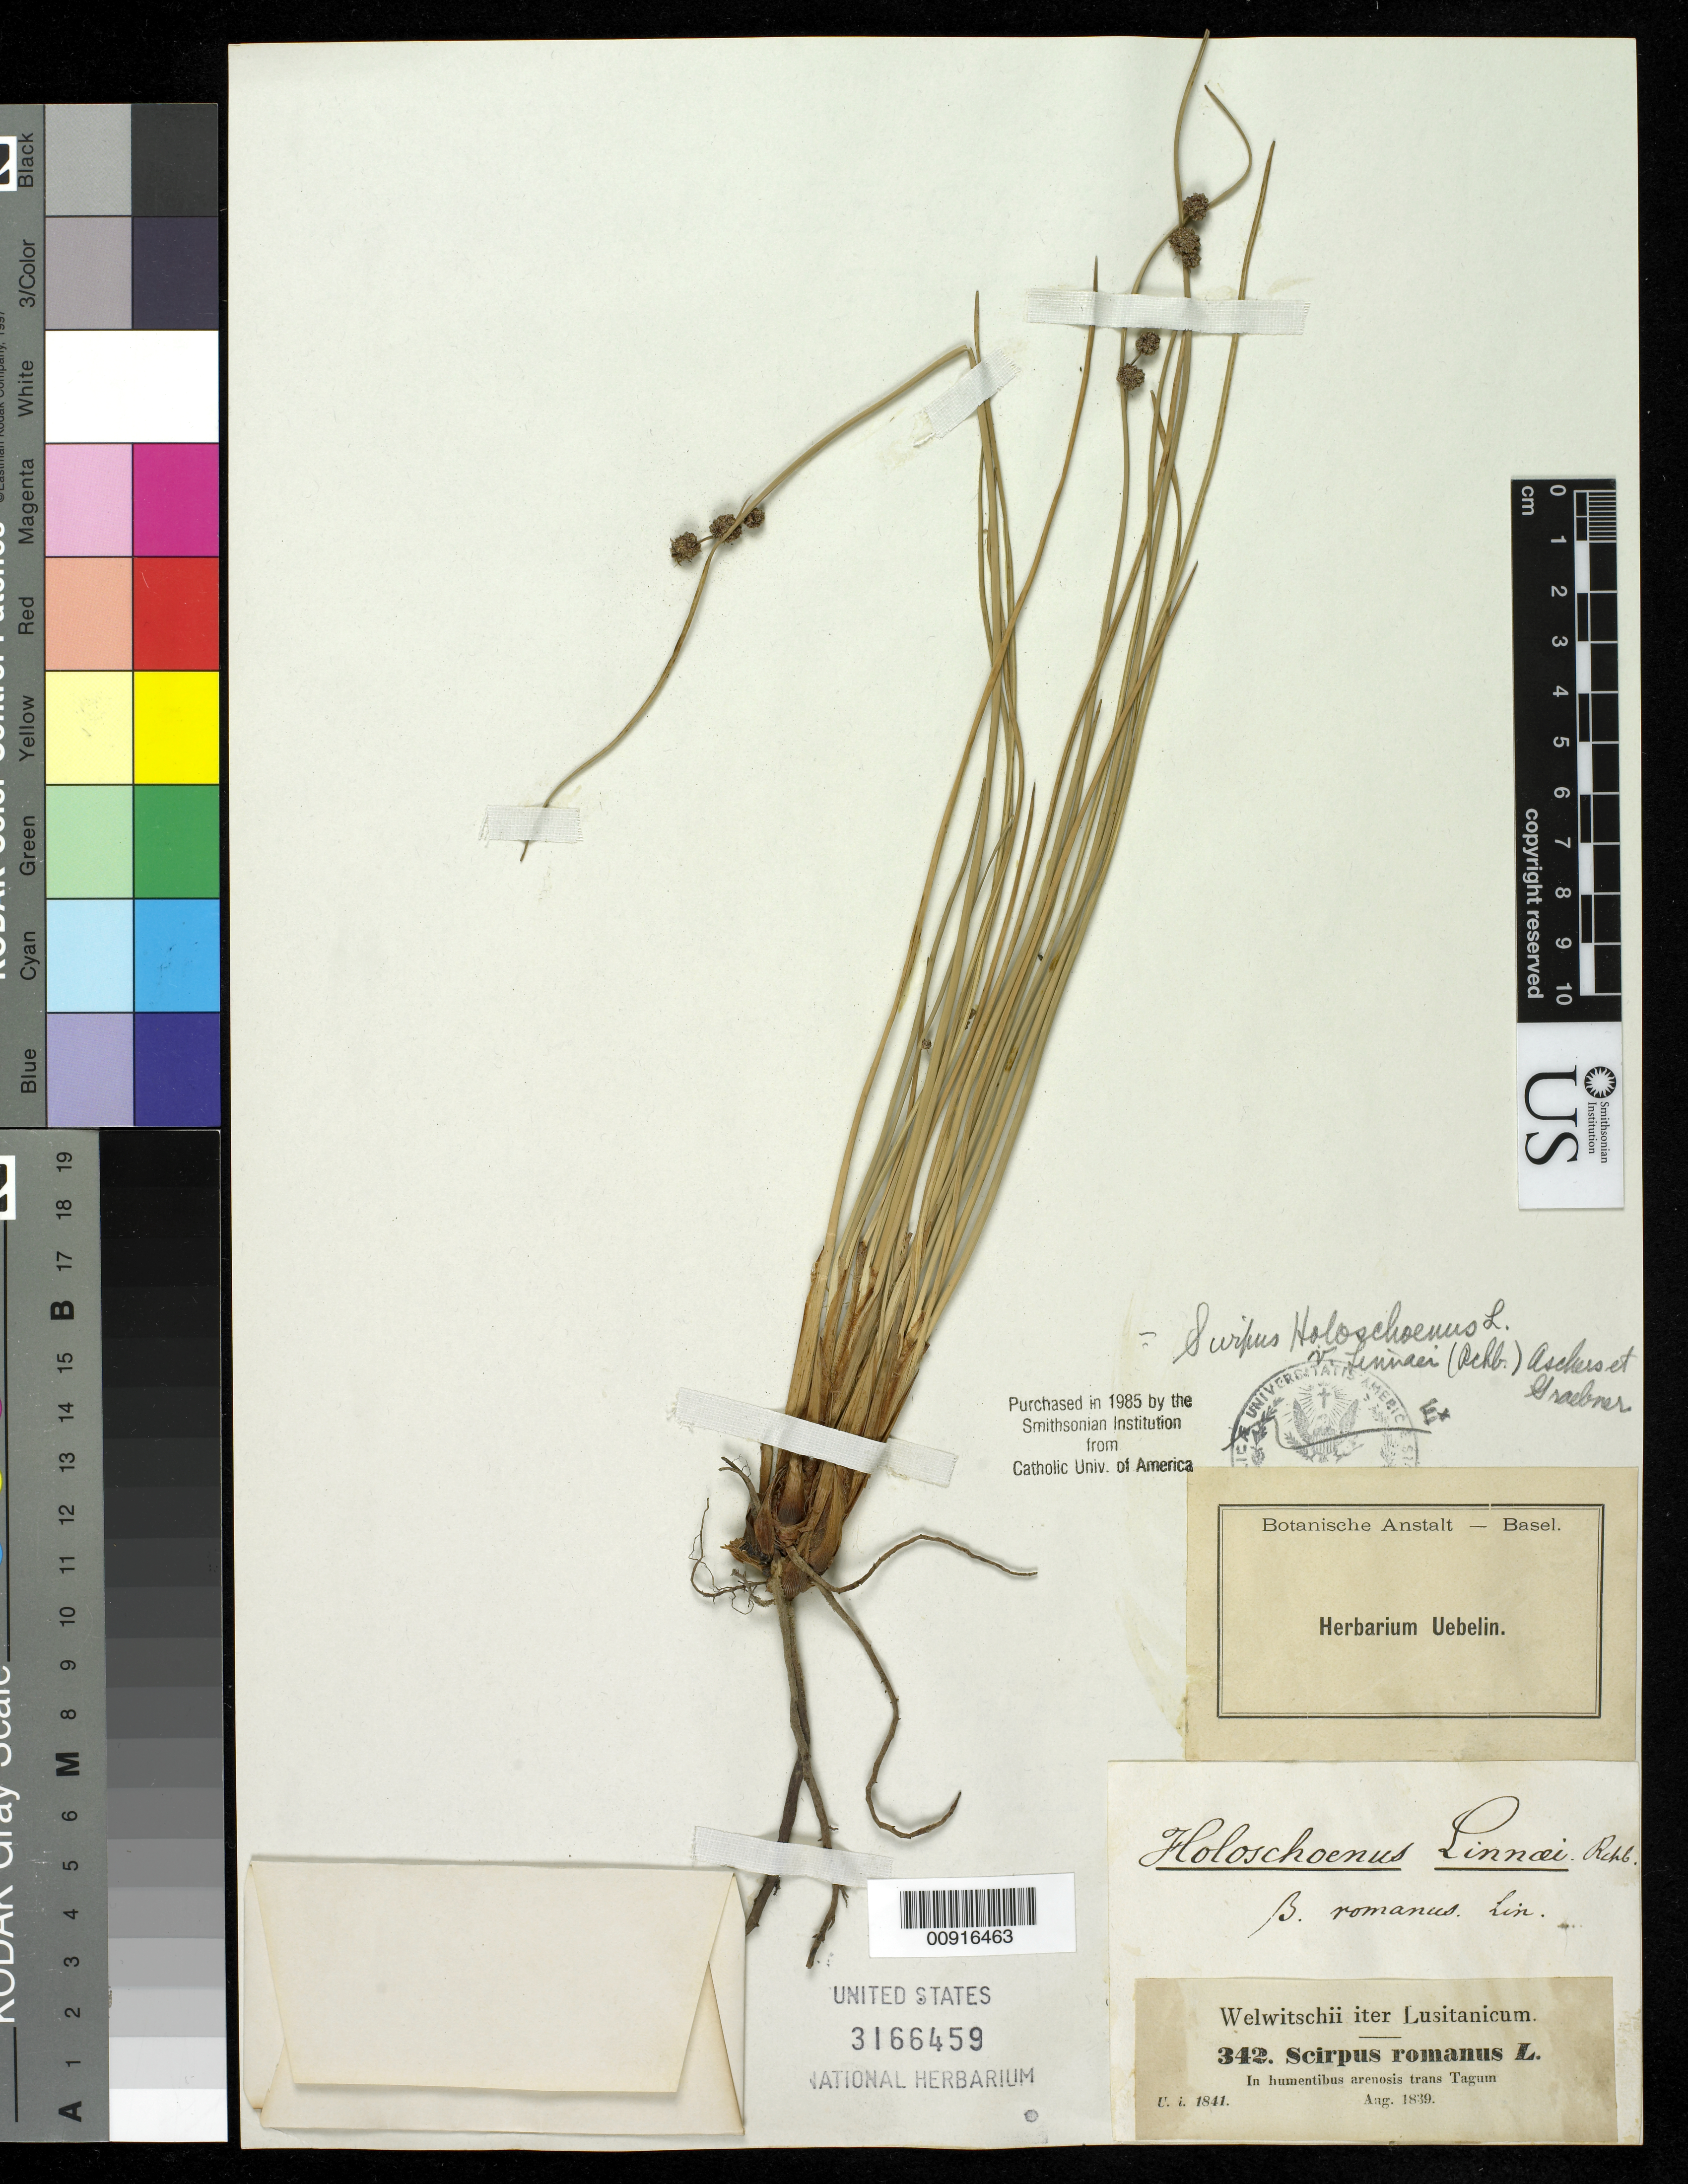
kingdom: Plantae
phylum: Tracheophyta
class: Liliopsida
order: Poales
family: Cyperaceae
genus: Scirpoides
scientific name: Scirpoides holoschoenus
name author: (L.) Soják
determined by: Strong, M. T., (US), Smithsonian Institution - National Museum of Natural History (UNITED STATES)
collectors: F. M. Welwitsch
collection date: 1839-08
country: Portugal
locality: in humentibus arenosis trans Tagum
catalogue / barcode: US 3166459